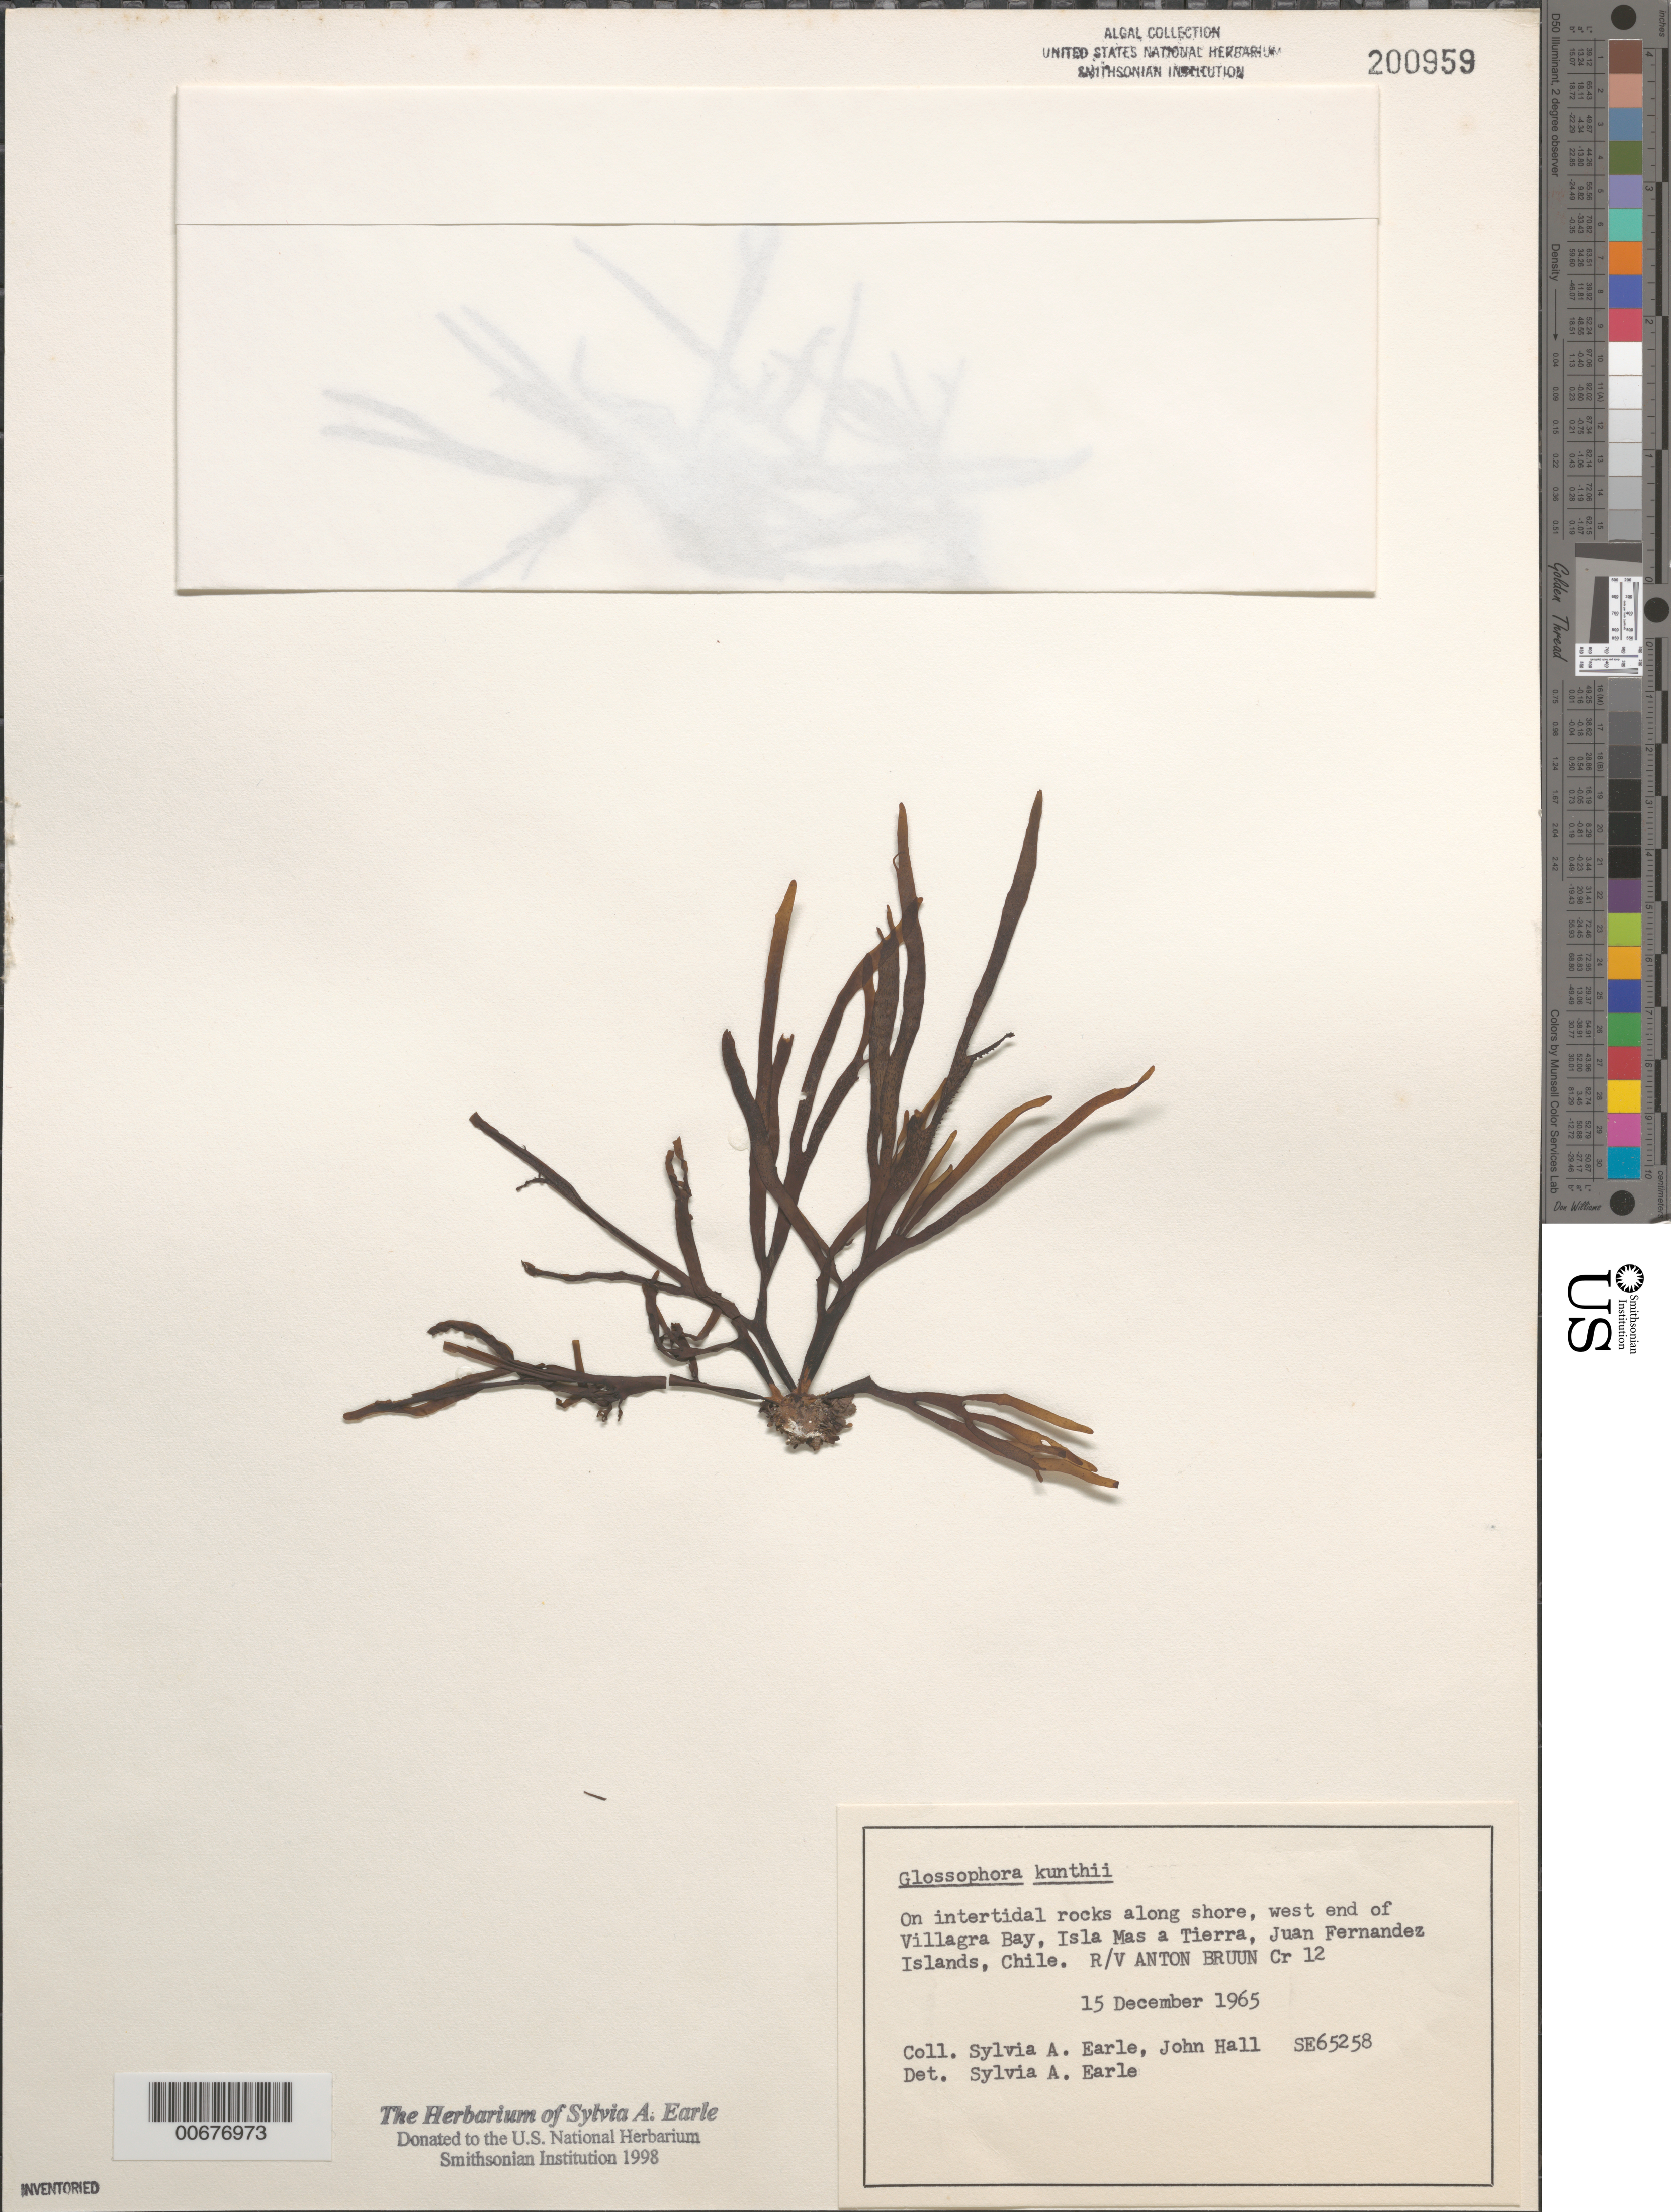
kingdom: Chromista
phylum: Ochrophyta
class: Phaeophyceae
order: Dictyotales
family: Dictyotaceae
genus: Dictyota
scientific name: Dictyota kunthii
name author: (C. Agardh) Grev.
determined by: Algae name updating Project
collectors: S. A. Earle & J. Hall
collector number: SE 65258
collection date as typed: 15 Dec 1965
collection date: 1965-12-15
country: Chile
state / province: Valparaíso (V)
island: Isla Más a Tierra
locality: Villagra Bay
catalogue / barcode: US 200959